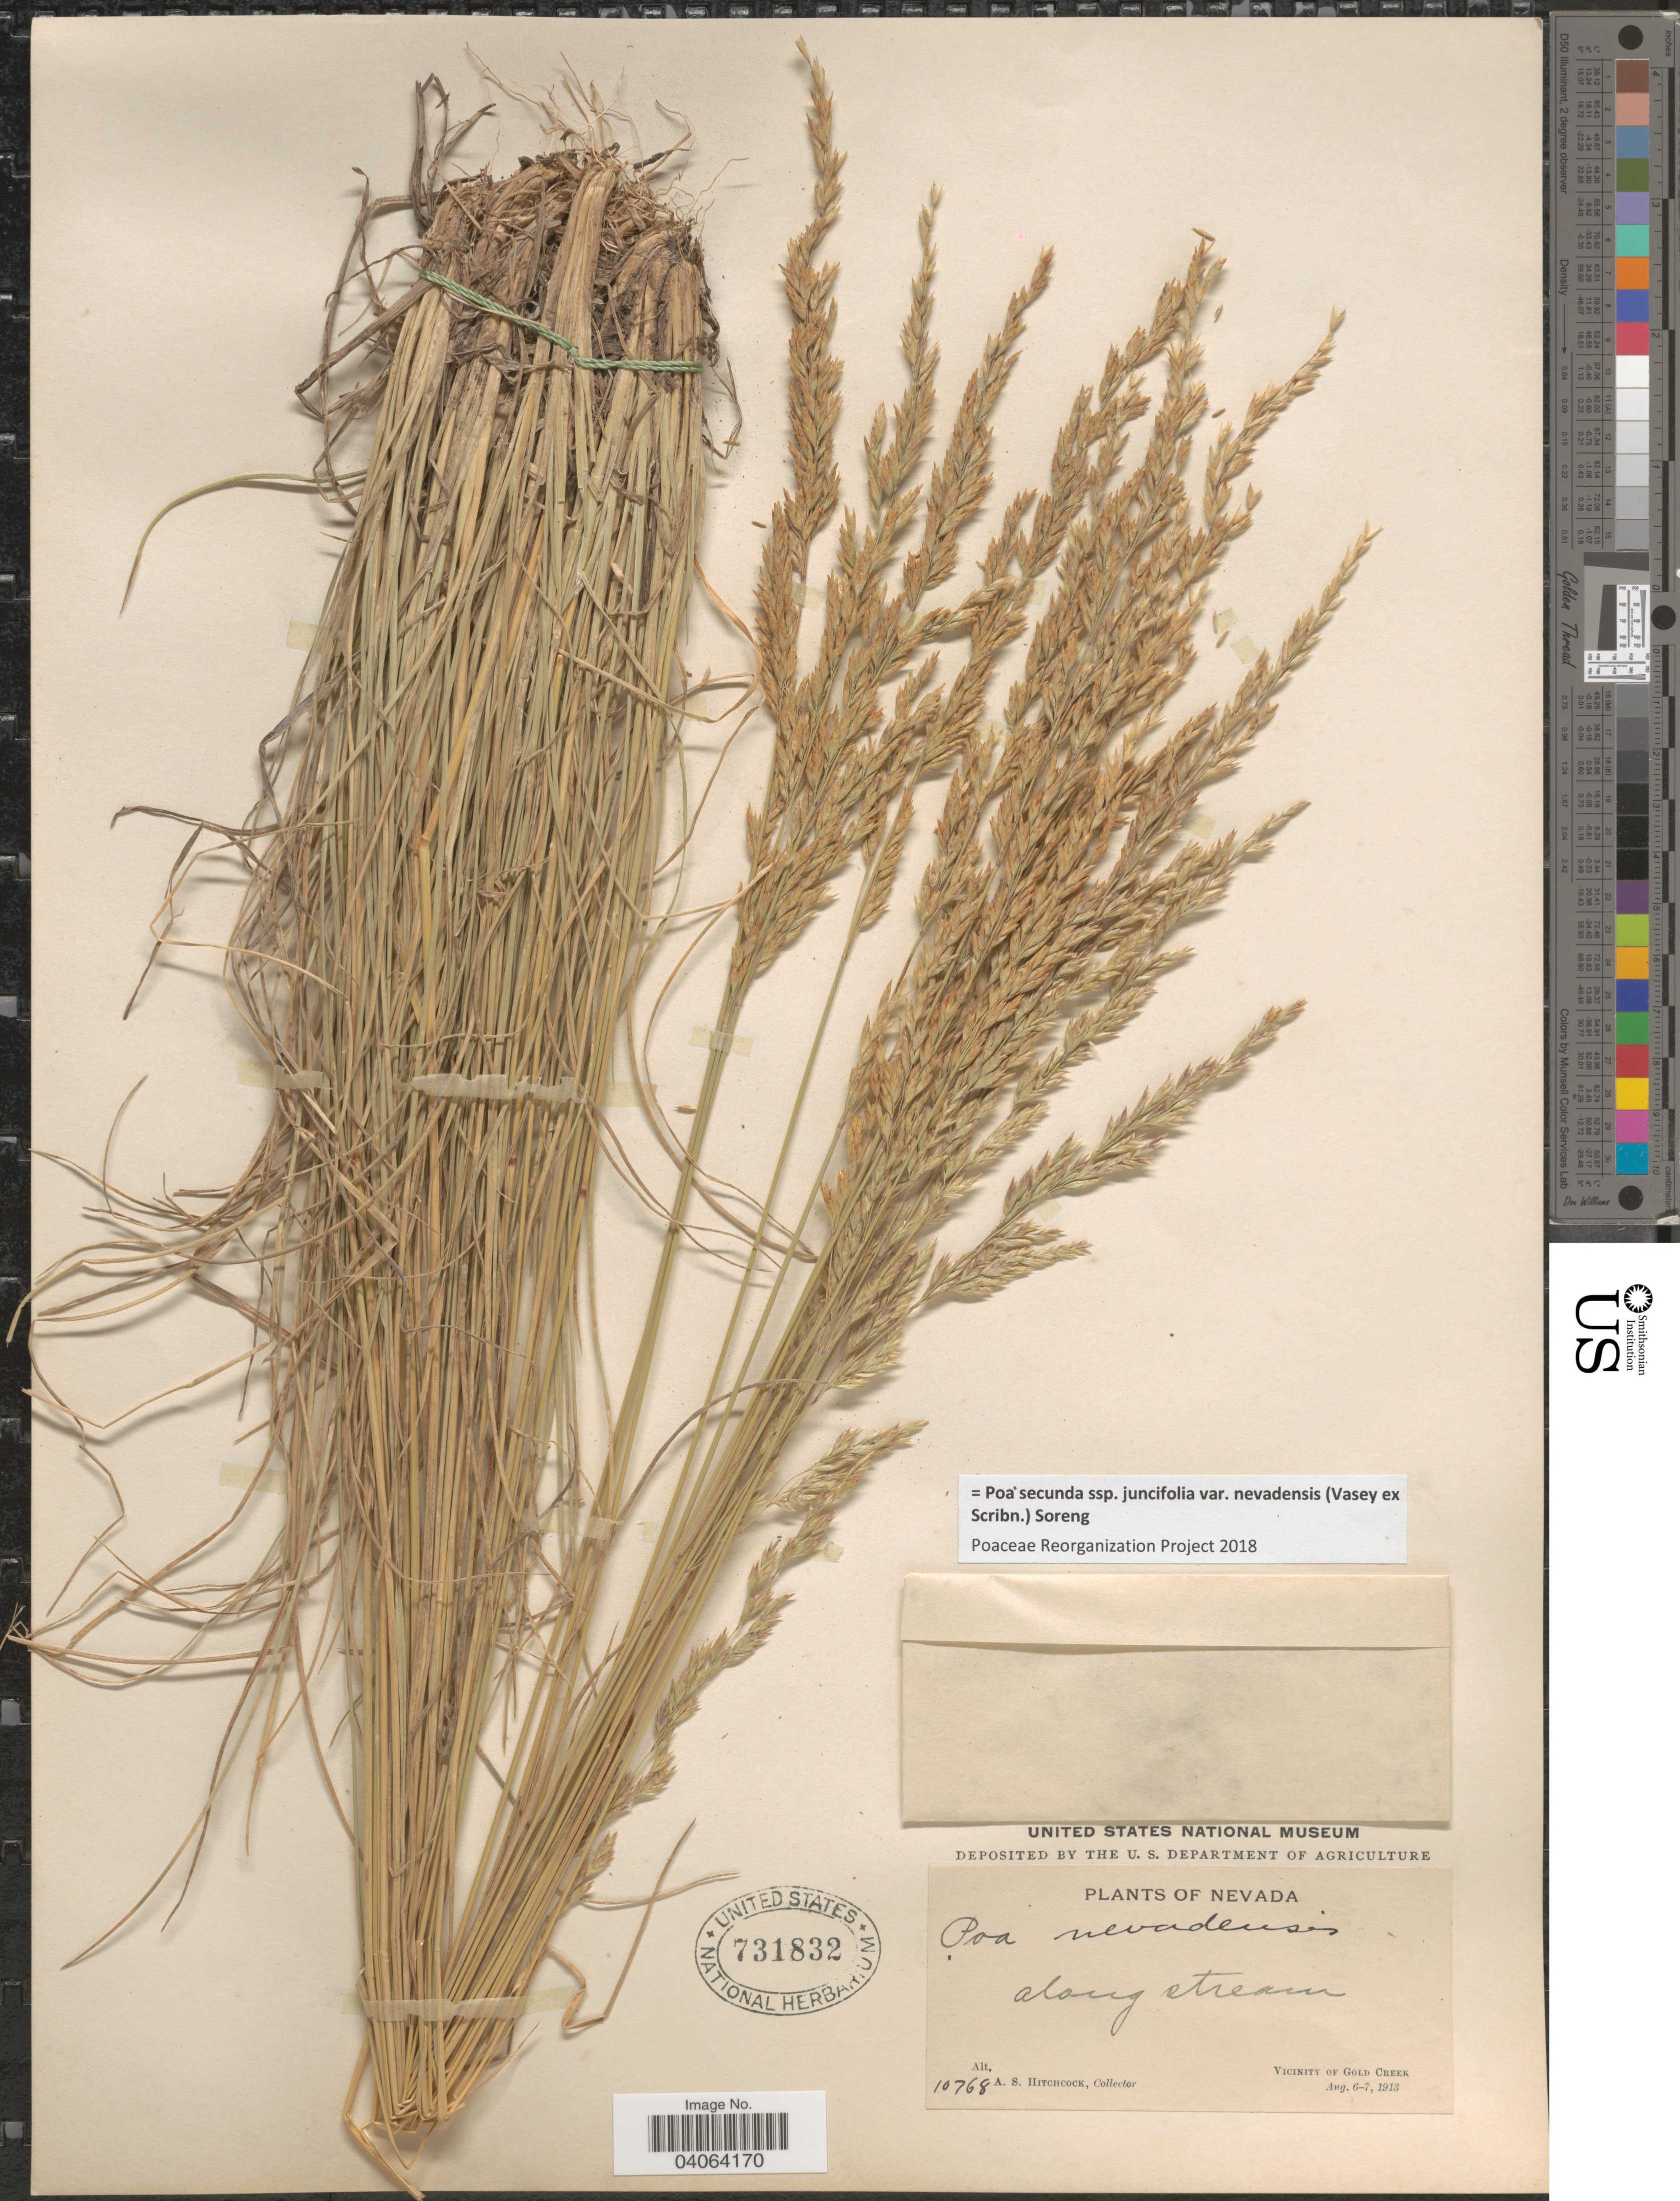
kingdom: Plantae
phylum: Tracheophyta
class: Liliopsida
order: Poales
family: Poaceae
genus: Poa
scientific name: Poa secunda subsp. juncifolia var. nevadensis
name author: (Vasey ex Scribn.) Soreng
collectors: A. S. Hitchcock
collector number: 10768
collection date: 1913-08-06/1913-08-07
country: United States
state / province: Nevada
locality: Vicinity of Gold Creek.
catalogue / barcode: US 731832